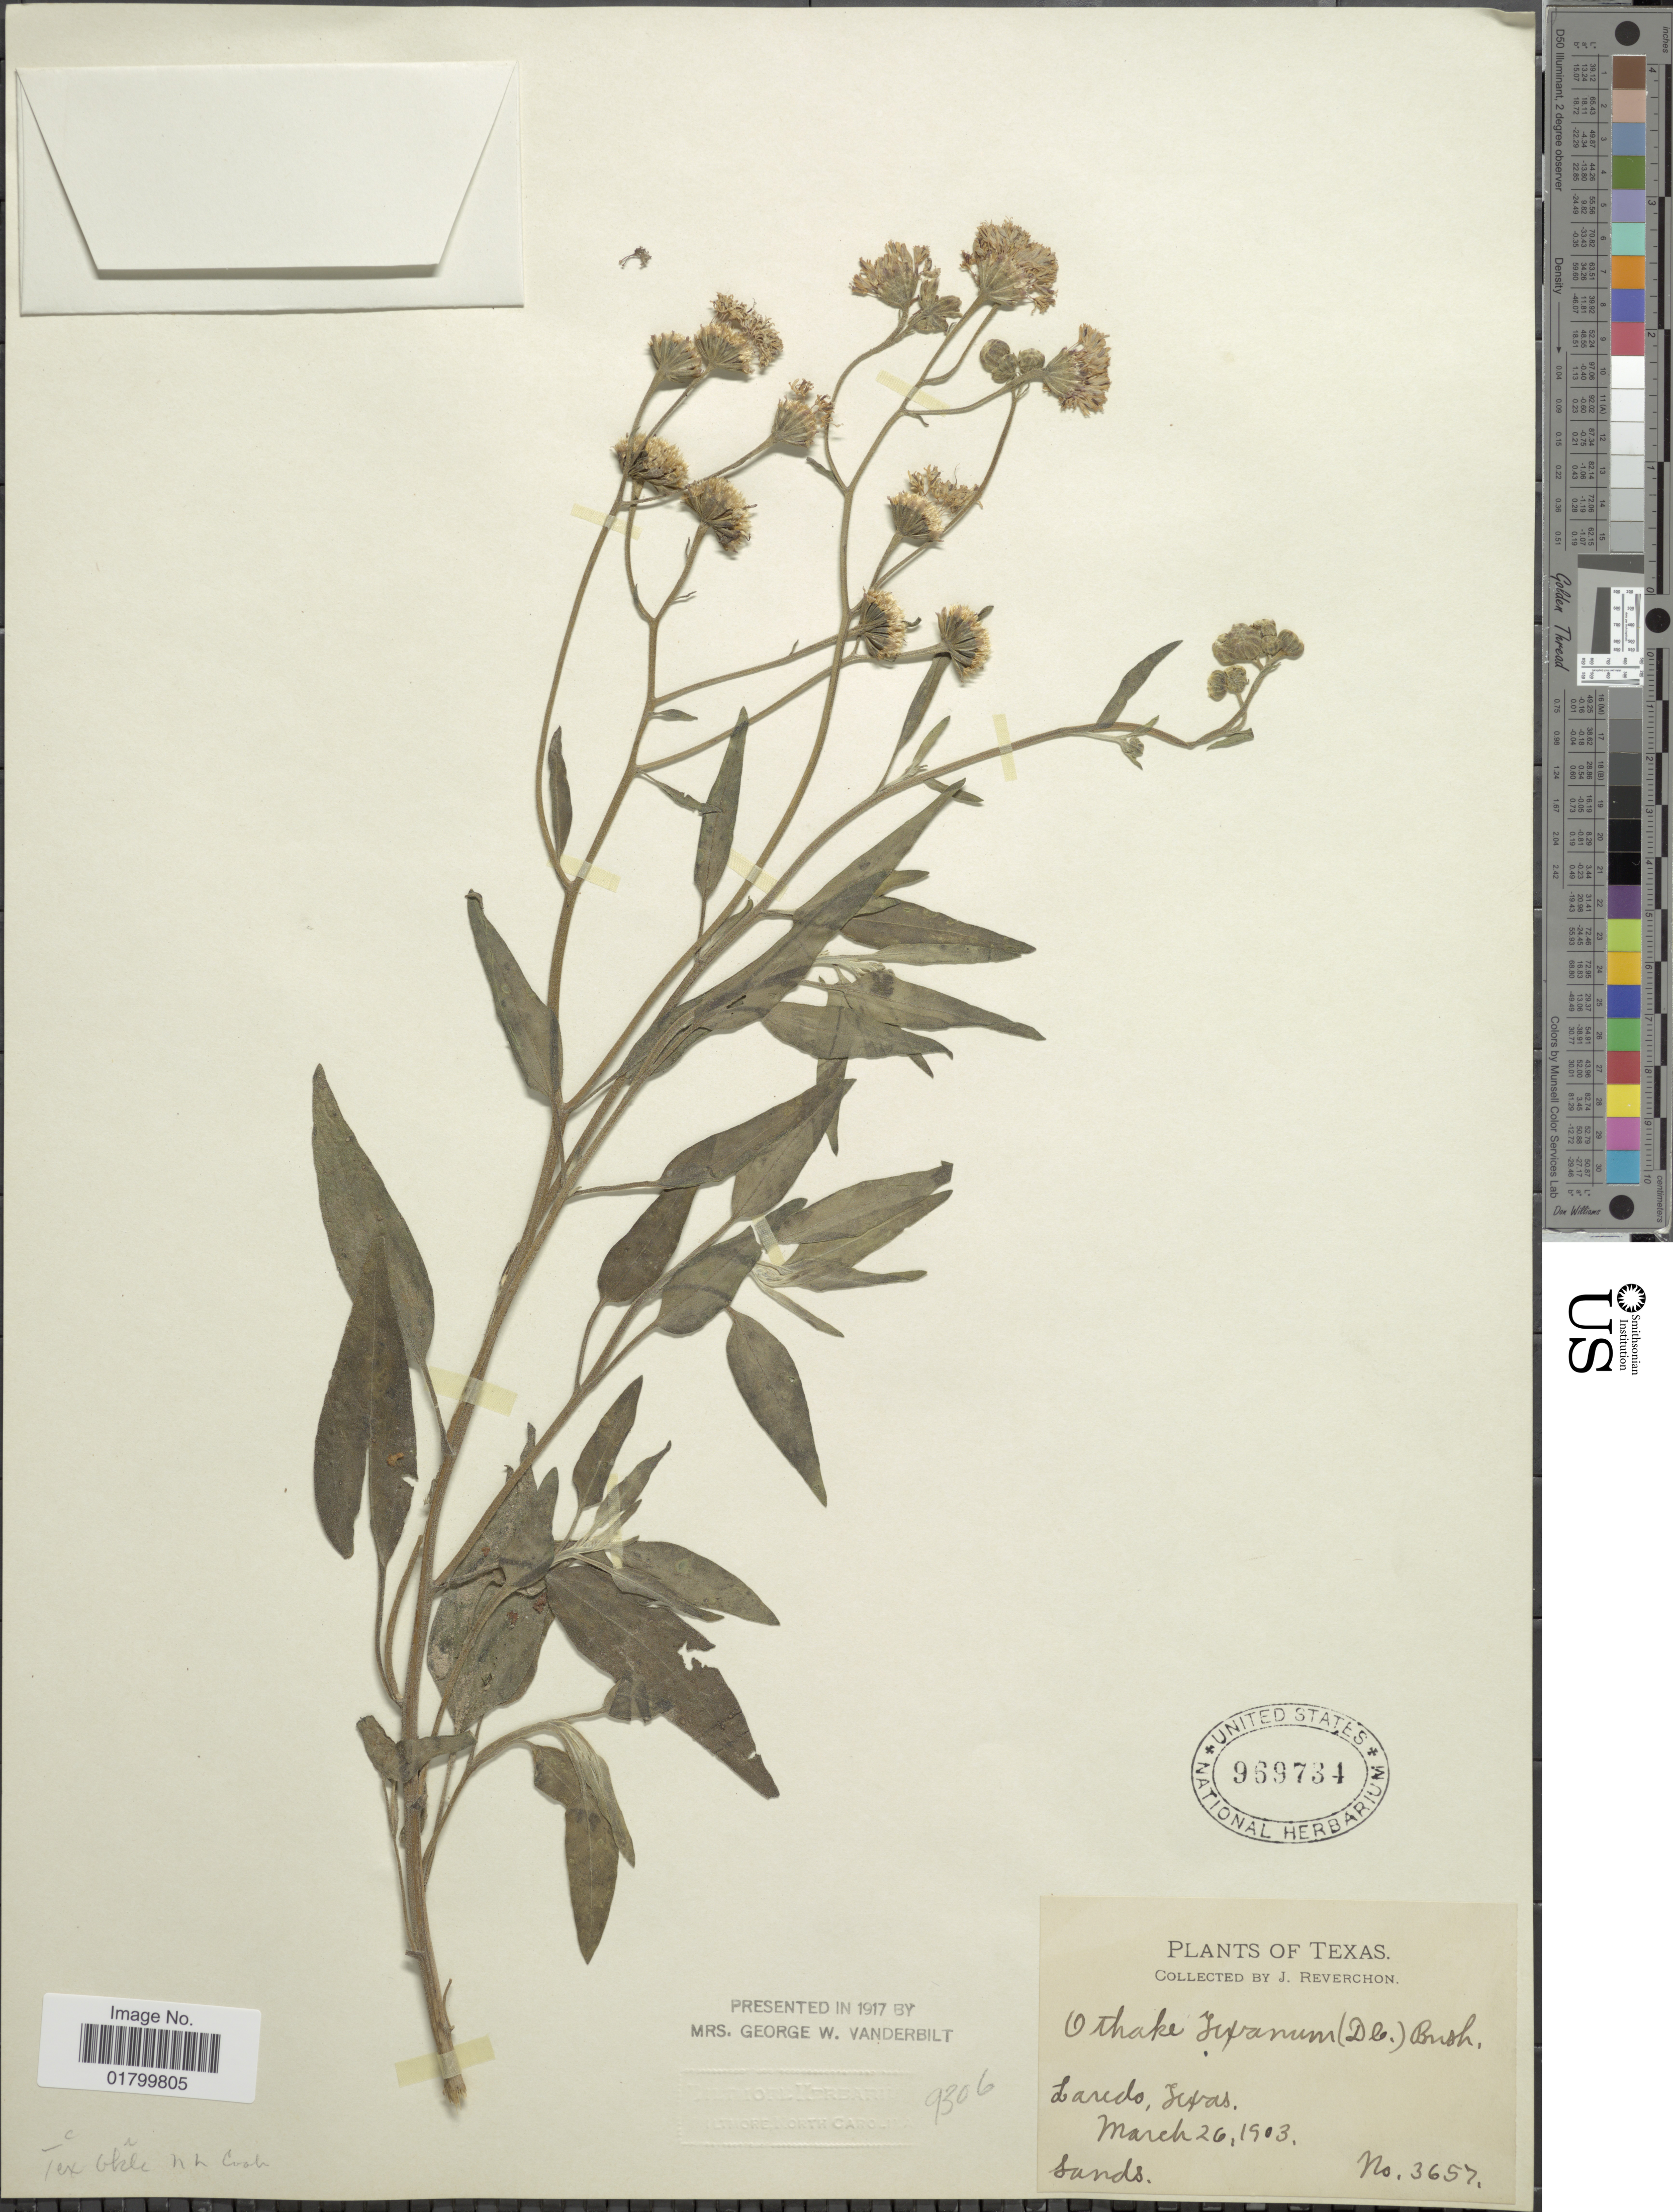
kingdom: Plantae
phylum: Tracheophyta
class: Magnoliopsida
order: Asterales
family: Asteraceae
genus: Palafoxia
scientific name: Palafoxia texana var. texana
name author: DC.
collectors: J. Reverchon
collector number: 3657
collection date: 1903-03-26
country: United States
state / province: Texas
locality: Laredo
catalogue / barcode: US 969734